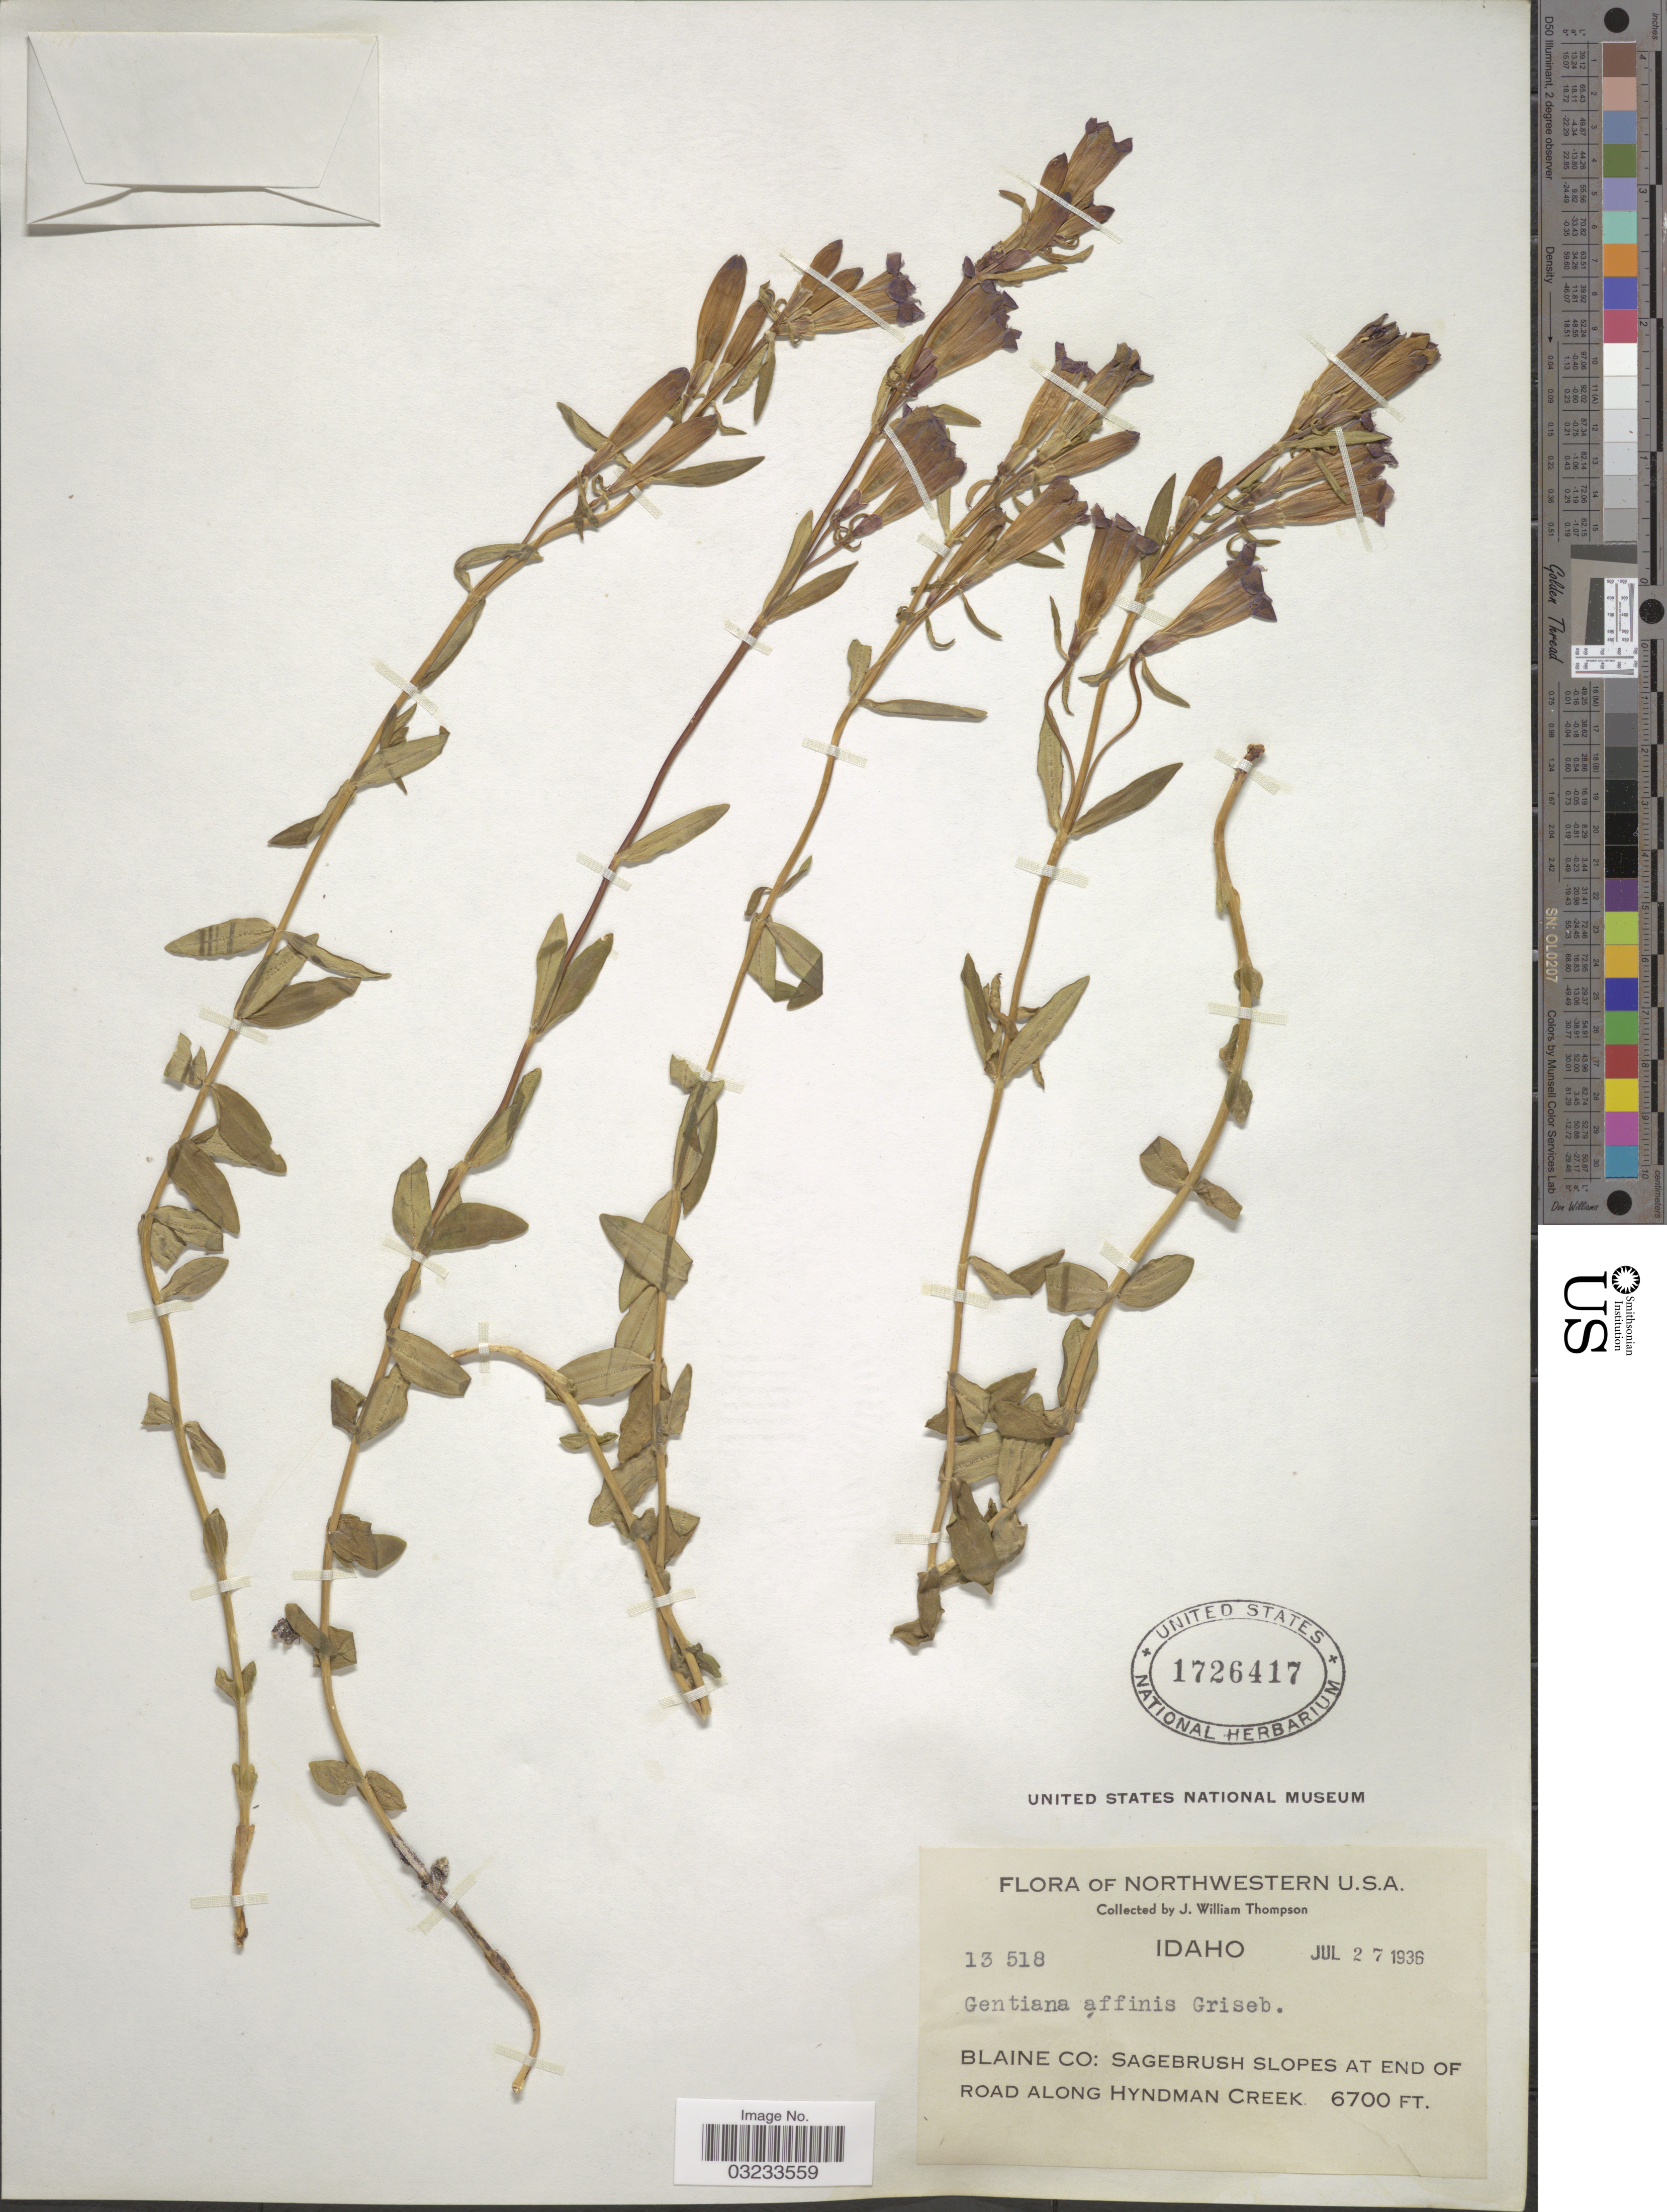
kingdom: Plantae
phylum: Tracheophyta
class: Magnoliopsida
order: Gentianales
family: Gentianaceae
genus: Gentiana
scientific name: Gentiana affinis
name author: Griseb.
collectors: J. W. Thompson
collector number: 13518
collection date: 1936-07-27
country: United States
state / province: Idaho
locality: Northwestern U.S.A. Blaine Co: Sagebrush slopes at end of road along Hyndman Creek.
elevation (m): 2042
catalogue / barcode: US 1726417